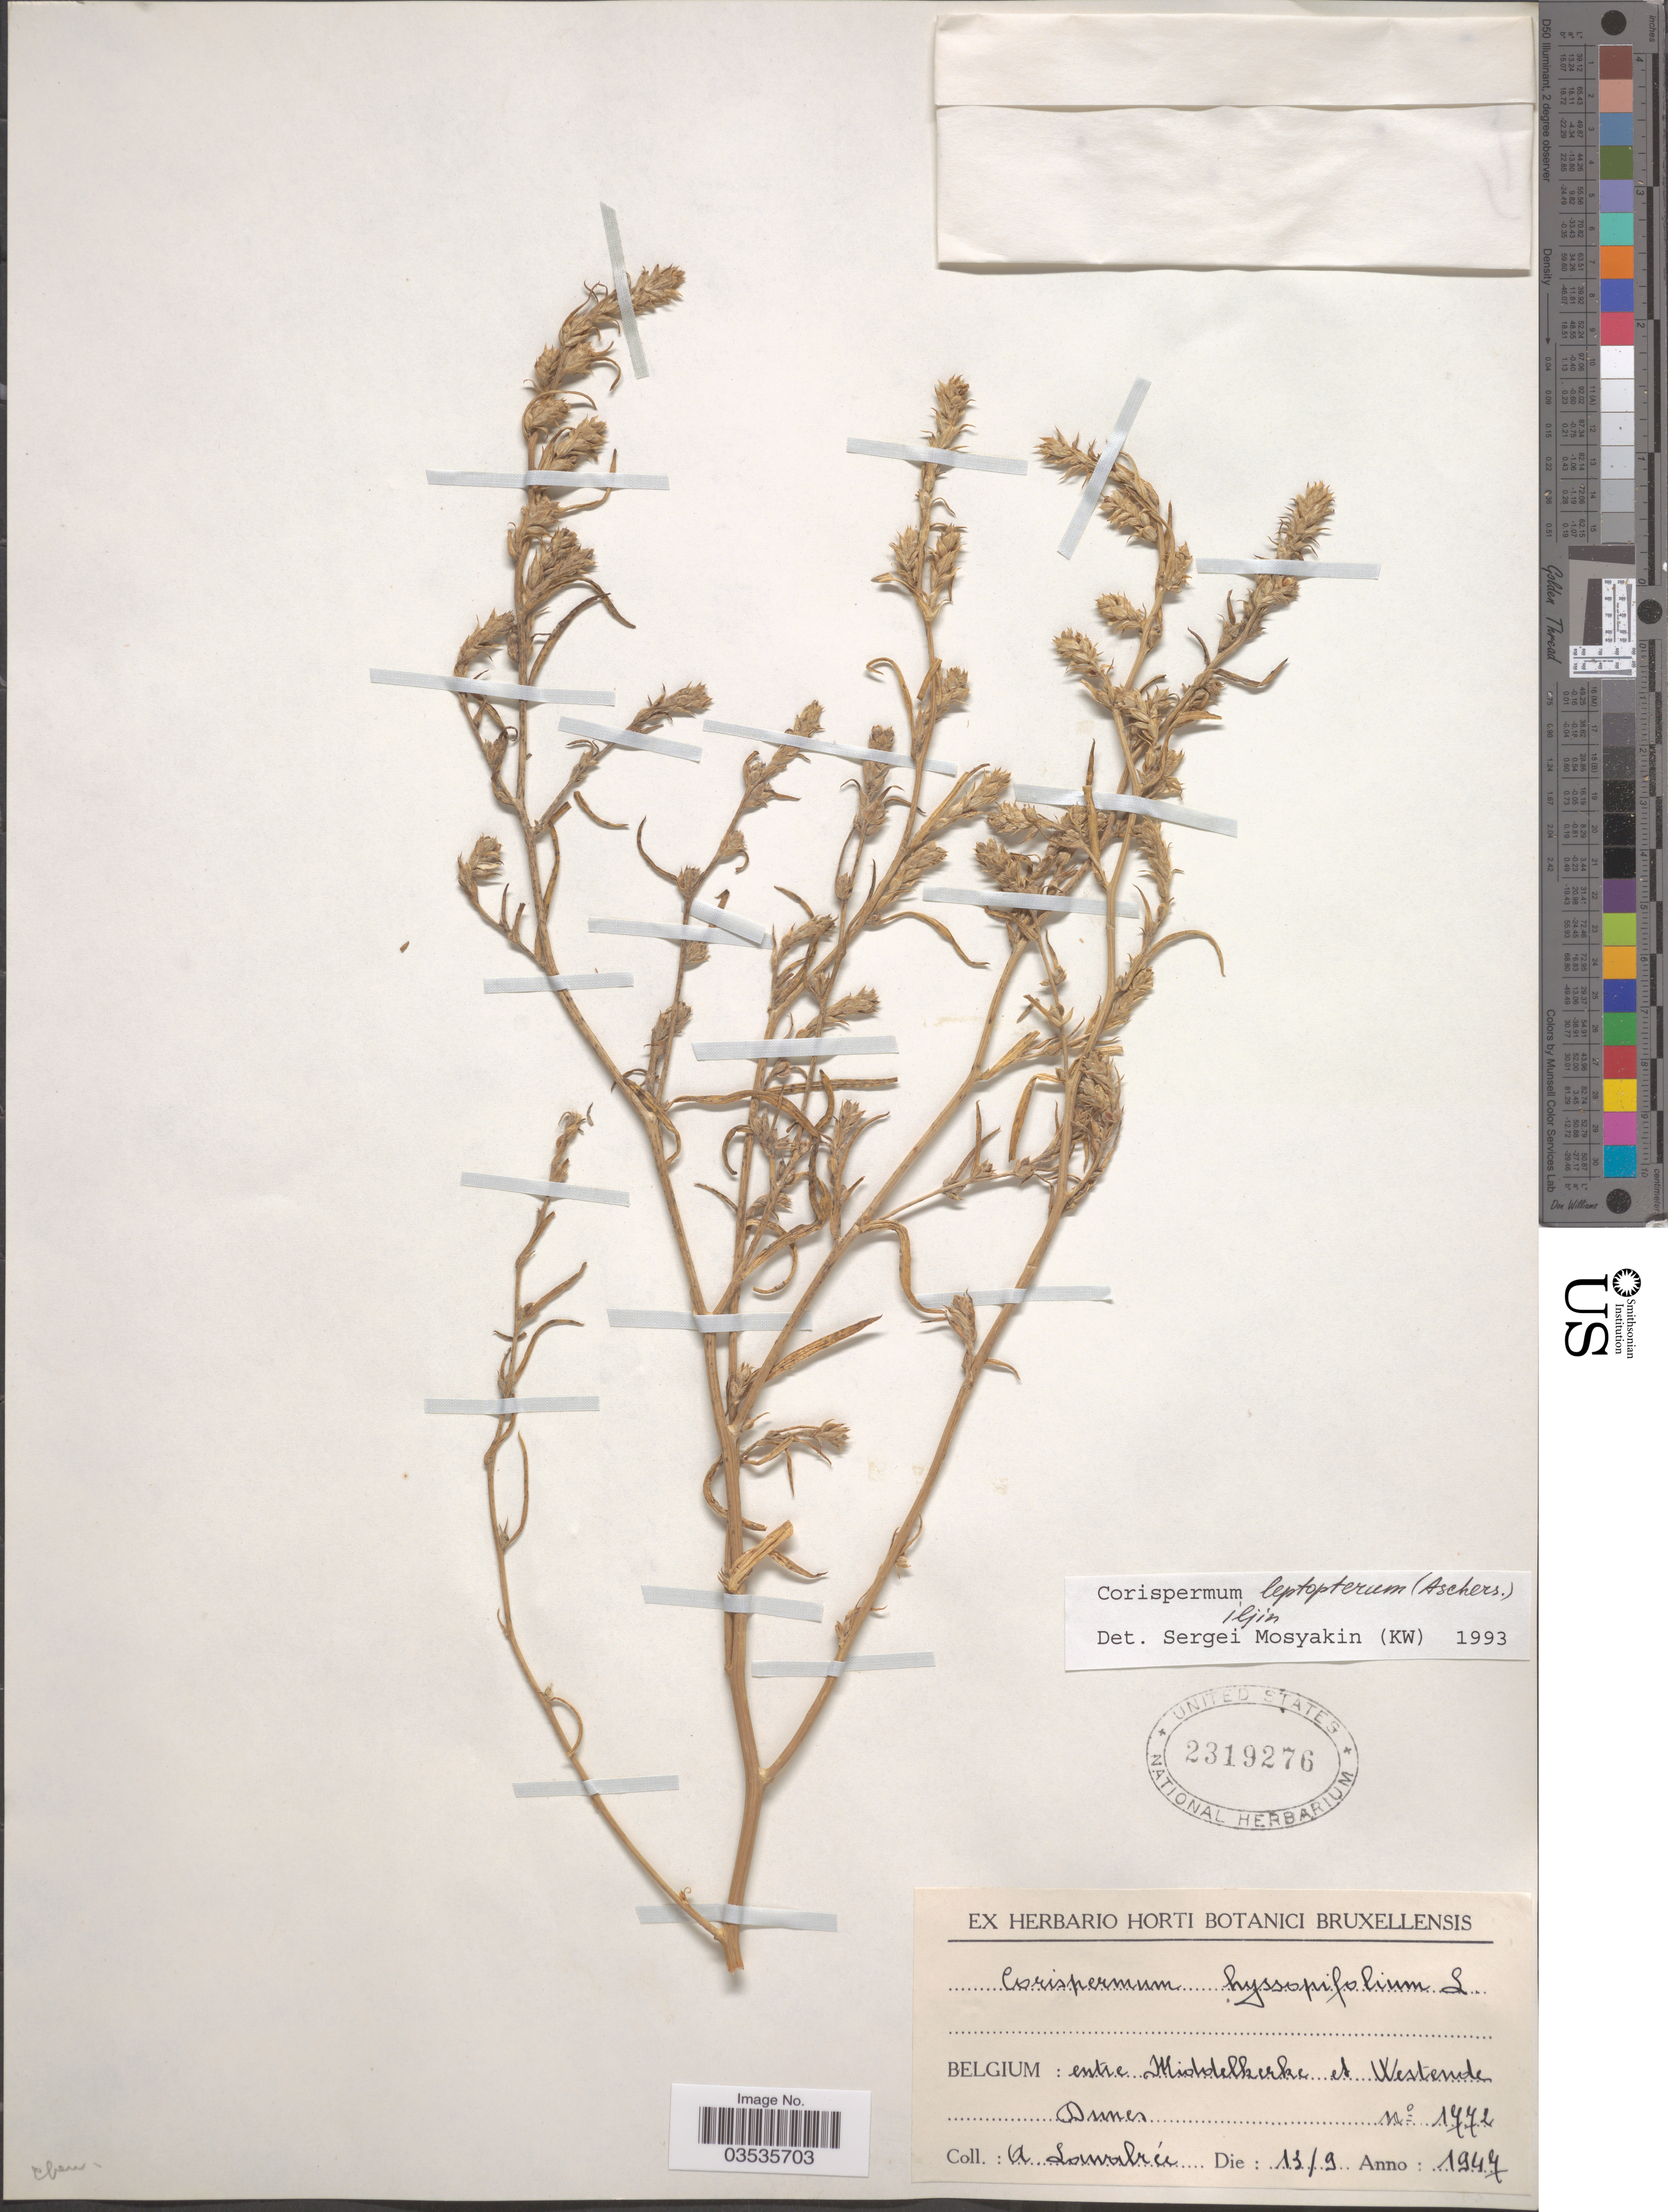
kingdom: Plantae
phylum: Tracheophyta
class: Magnoliopsida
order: Caryophyllales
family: Amaranthaceae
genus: Corispermum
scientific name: Corispermum leptopterum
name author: (Asch.) Iljin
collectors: A. G. Lawalrée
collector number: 1772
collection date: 1947-09-13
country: Belgium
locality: Entre Middelkerke et Westende Dunes.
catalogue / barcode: US 2319276